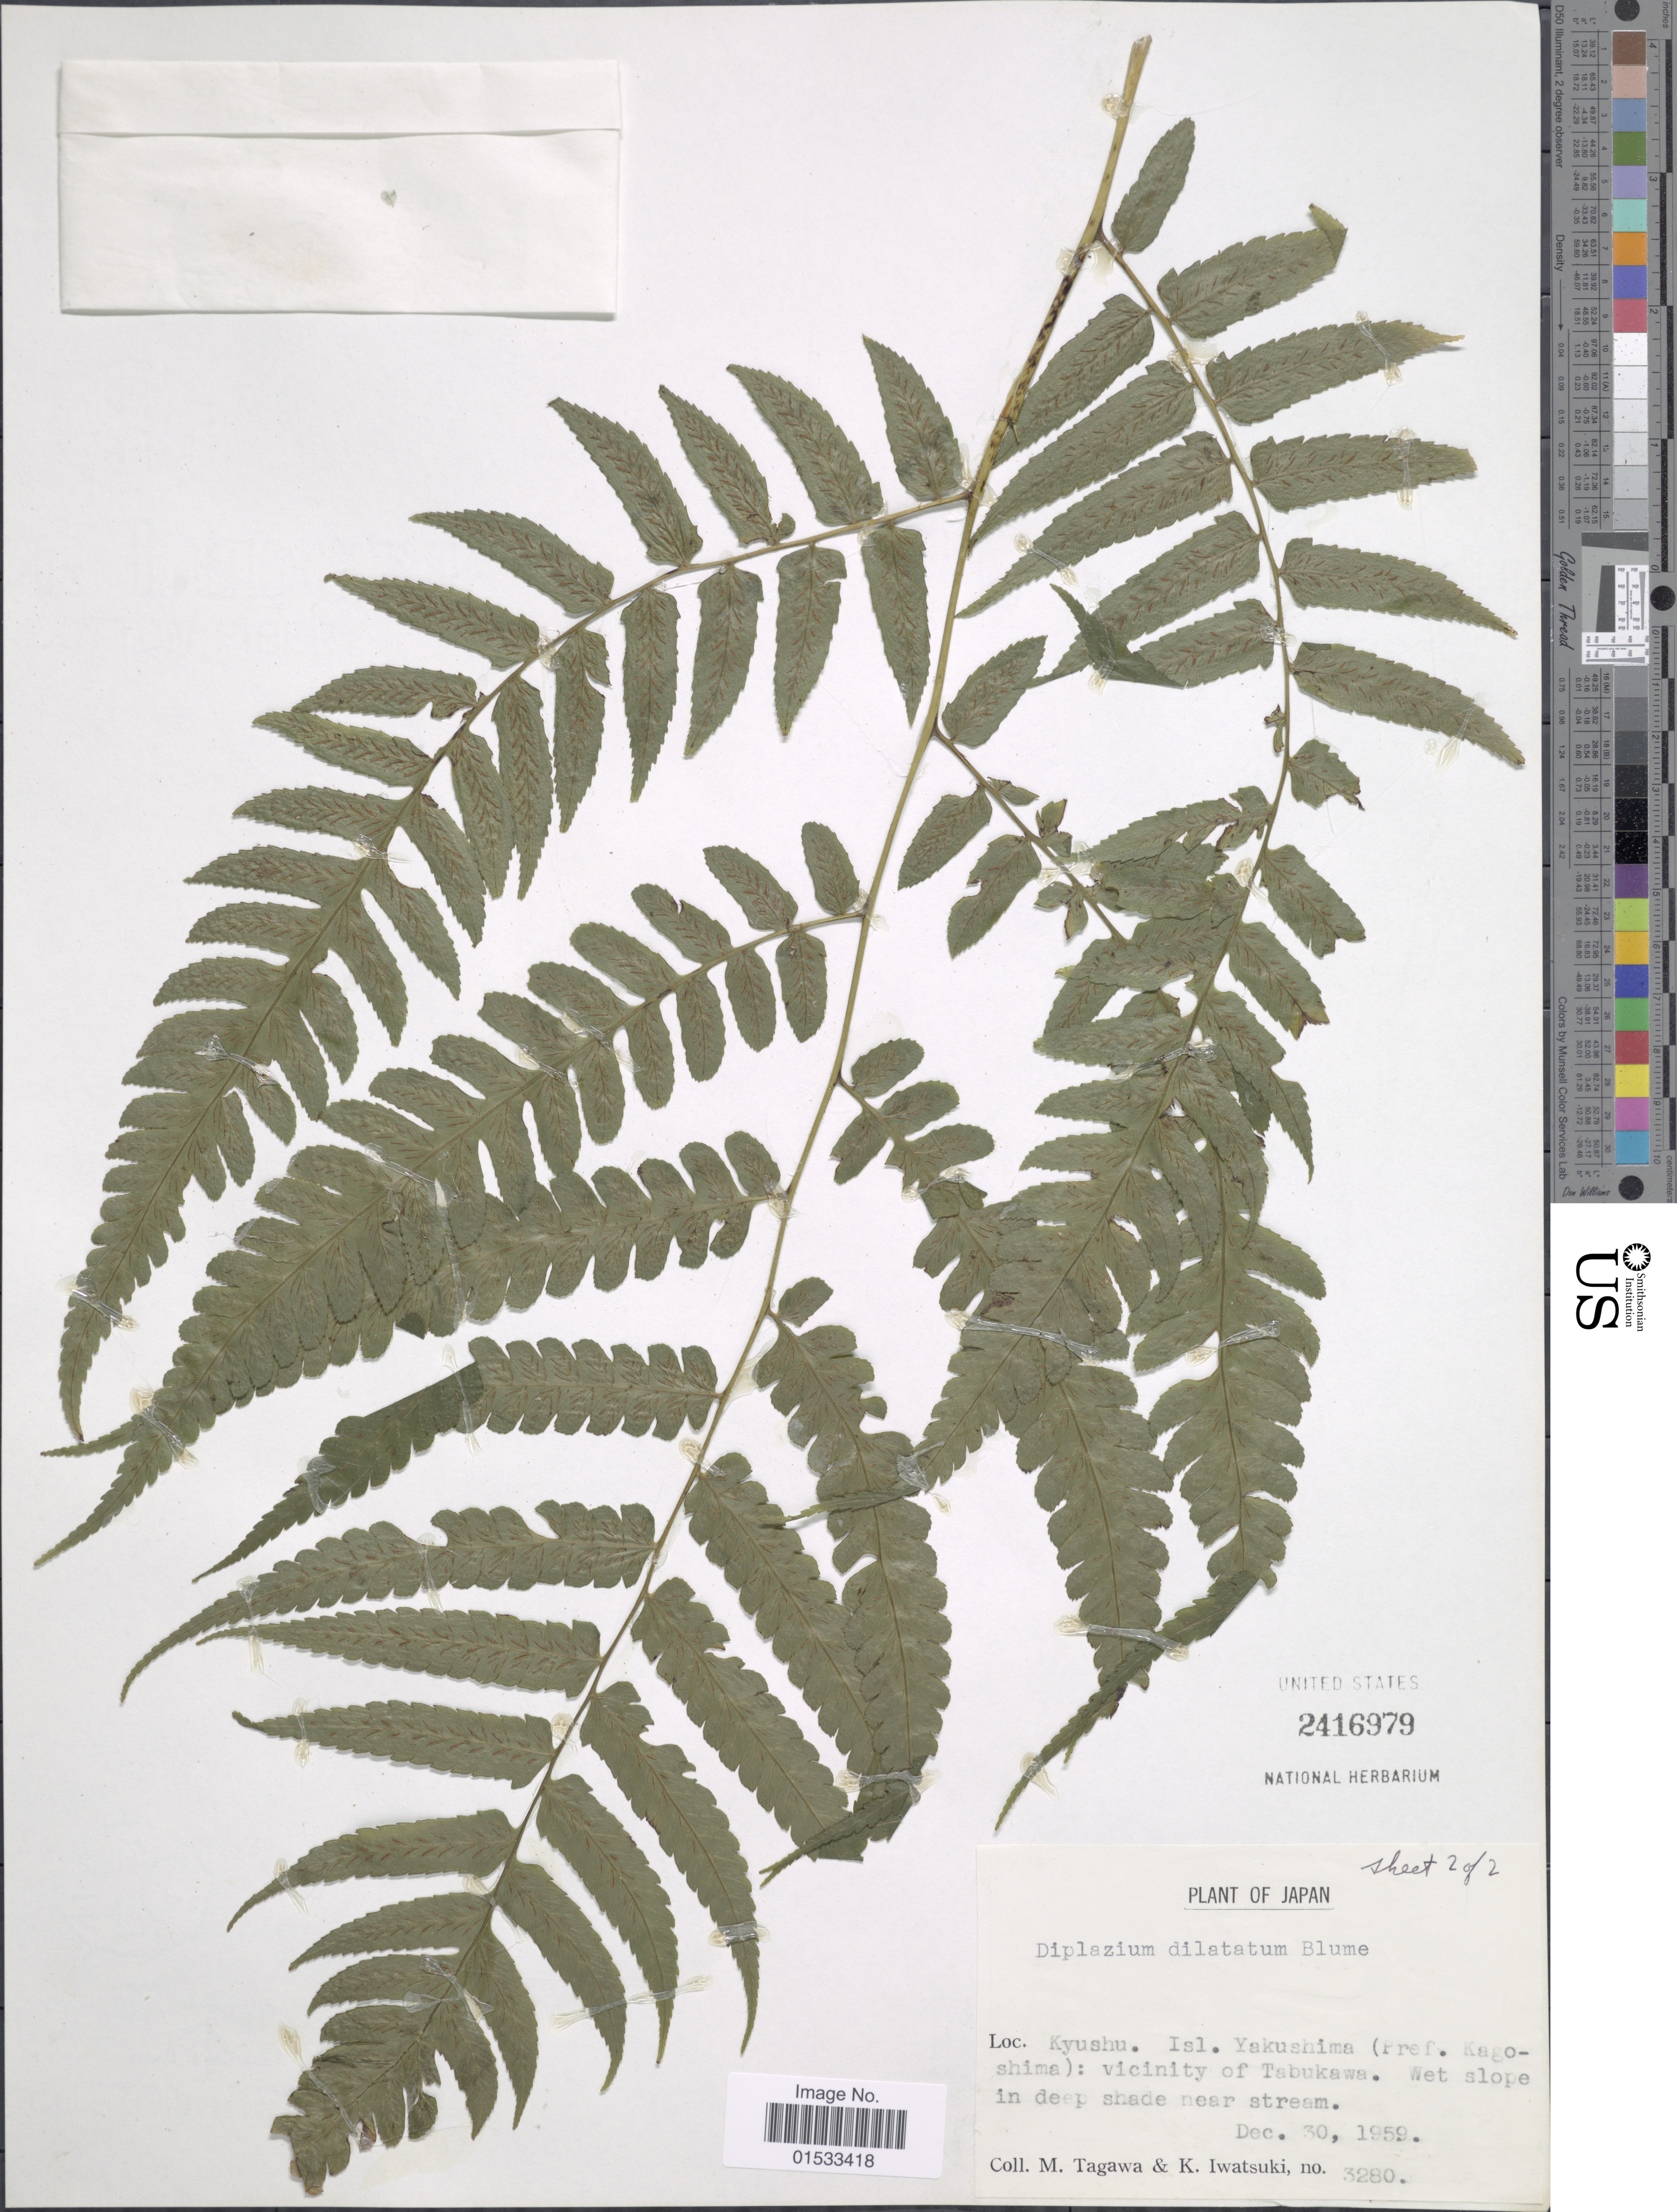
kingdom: Plantae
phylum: Tracheophyta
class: Polypodiopsida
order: Polypodiales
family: Athyriaceae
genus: Diplazium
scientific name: Diplazium dilatatum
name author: Blume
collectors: M. Tagawa & K. Iwatsuki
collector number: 3280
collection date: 1959-12-30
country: Japan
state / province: Kagosima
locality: Kyushu, Isl. Yakushima; vicinity of Tabukawa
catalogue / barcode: US 2416979